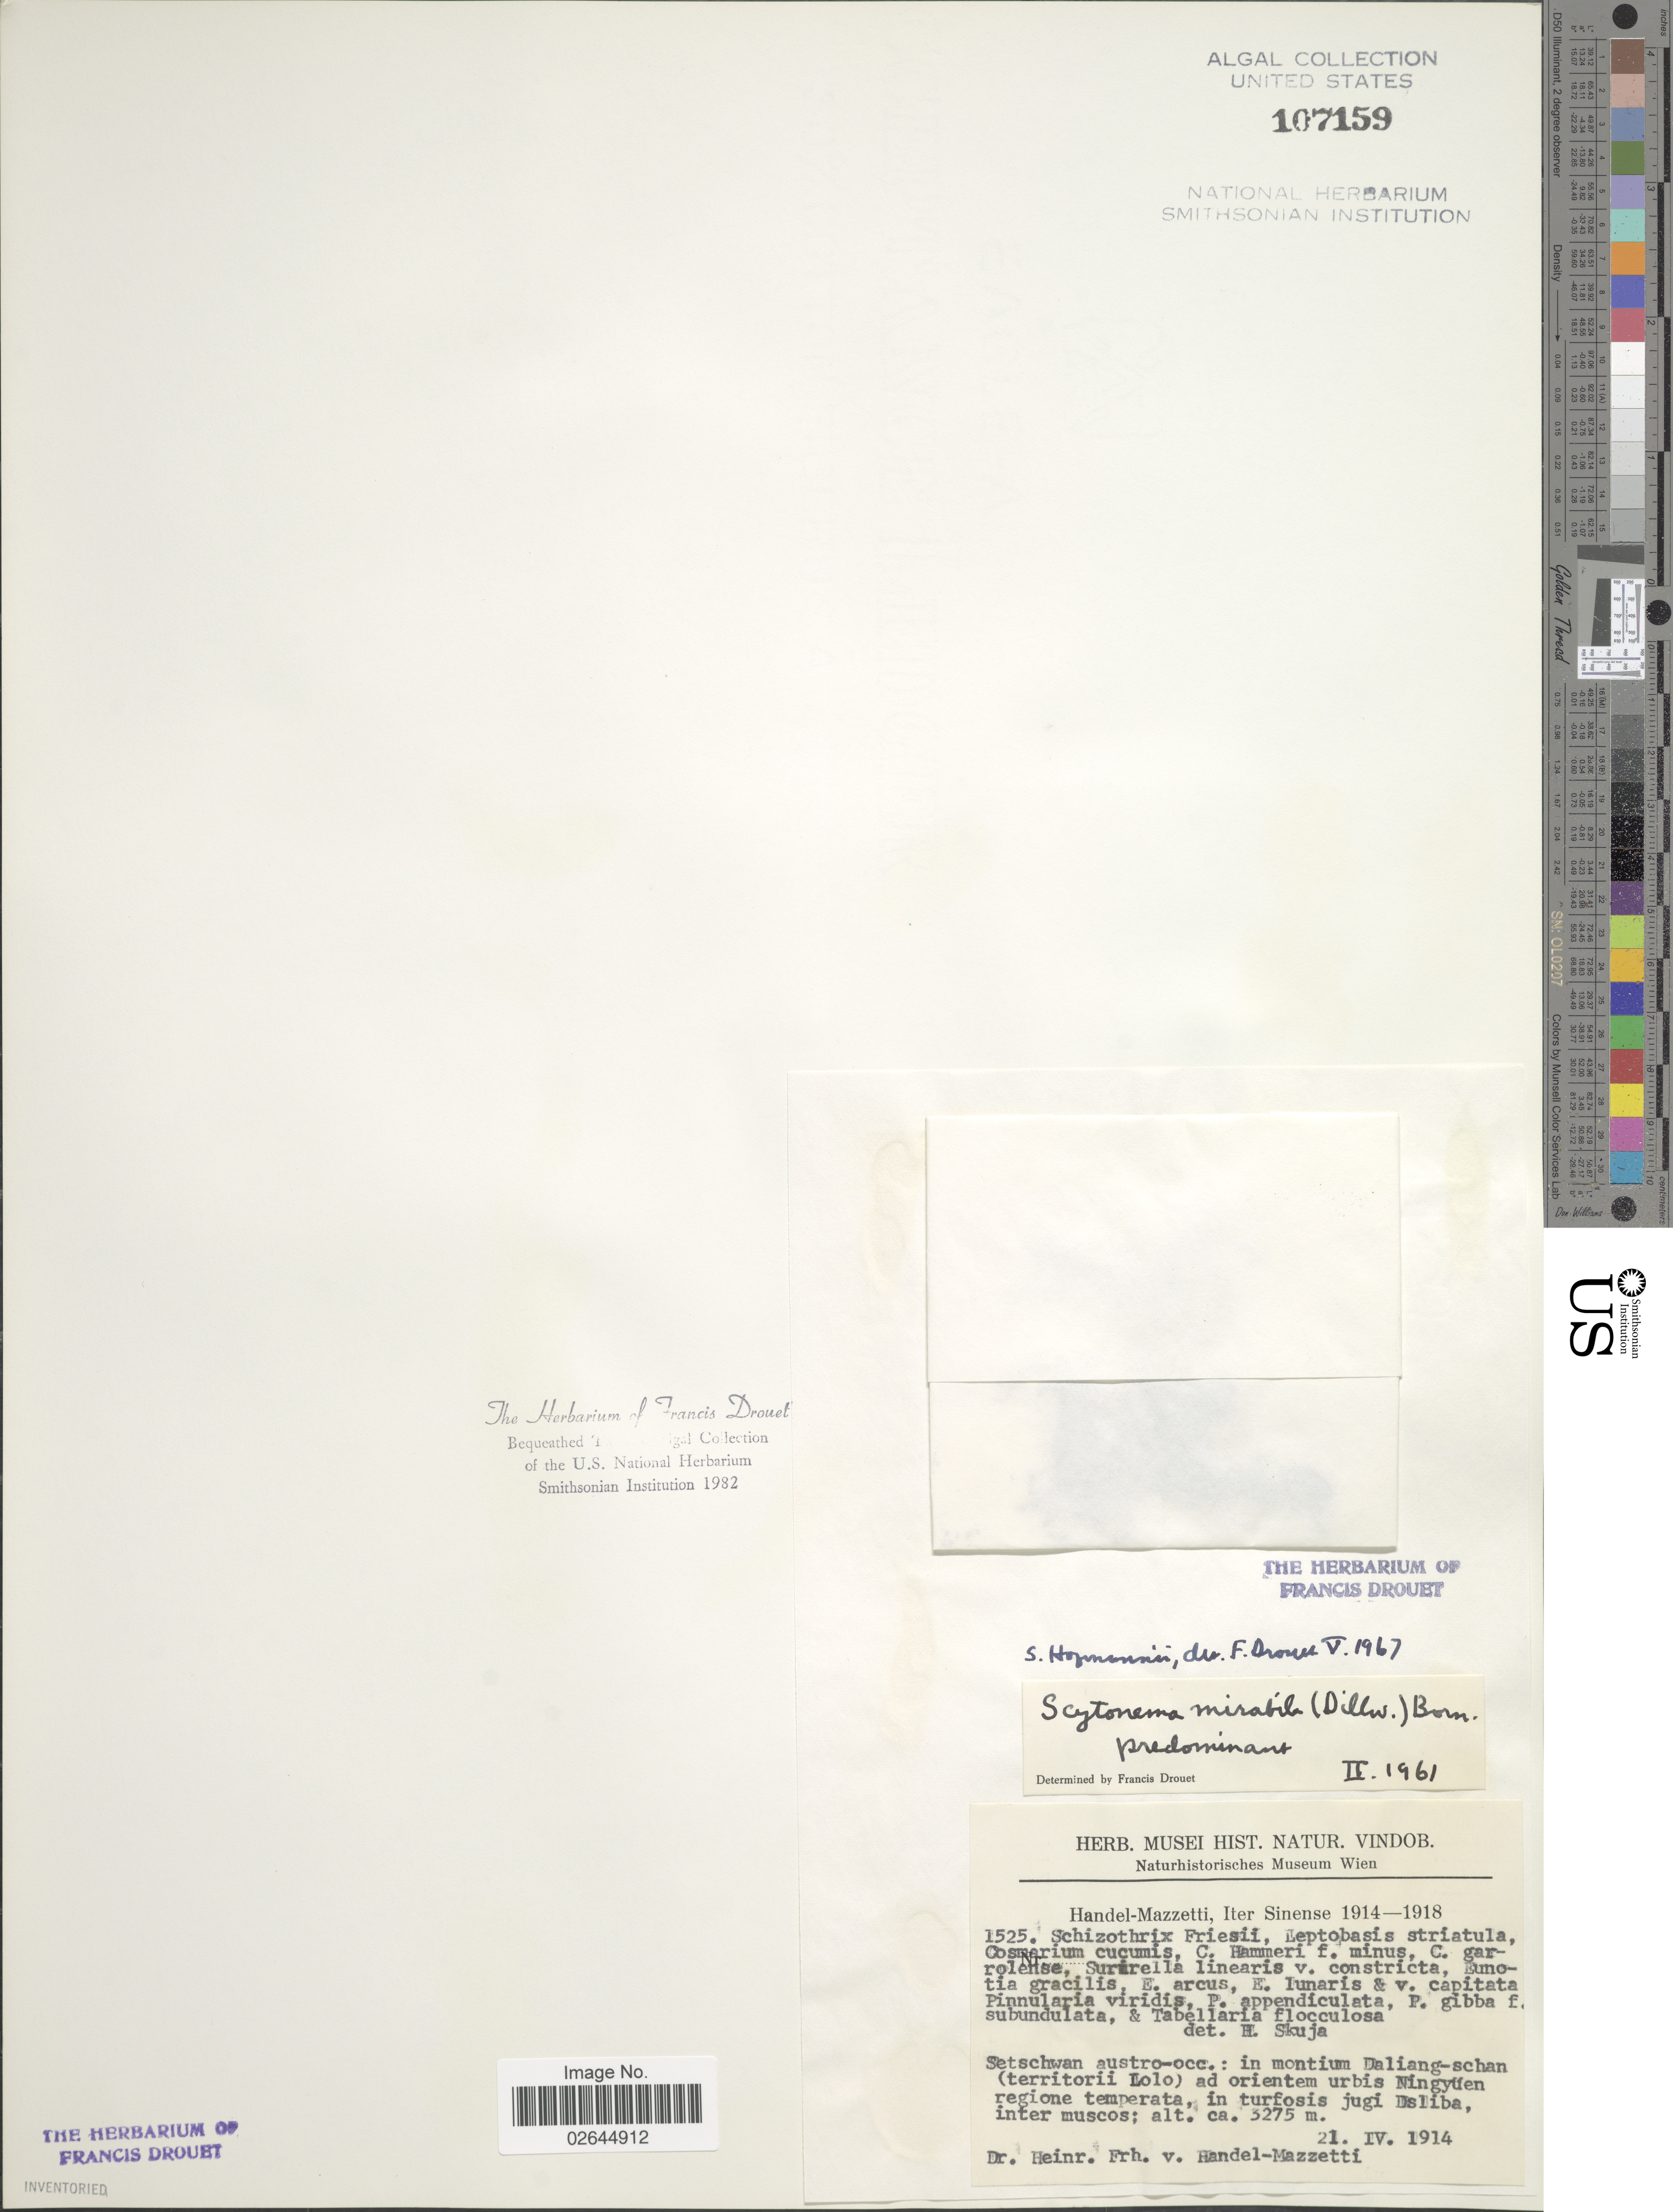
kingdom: Bacteria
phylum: Cyanobacteria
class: Cyanobacteriia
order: Cyanobacteriales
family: Scytonemataceae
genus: Scytonema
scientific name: Scytonema hofmannii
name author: C. Agardh ex Bornet & Flahault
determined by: Drouet, F. E.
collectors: H. Handel-Mazzetti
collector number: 1525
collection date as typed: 21 Apr 1914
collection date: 1914-04-21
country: China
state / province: Sichuan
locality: Daliang-schan, Ningyuen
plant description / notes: Handel-Mazzetti, Iter Sinense, 1914-1918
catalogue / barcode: US 107159